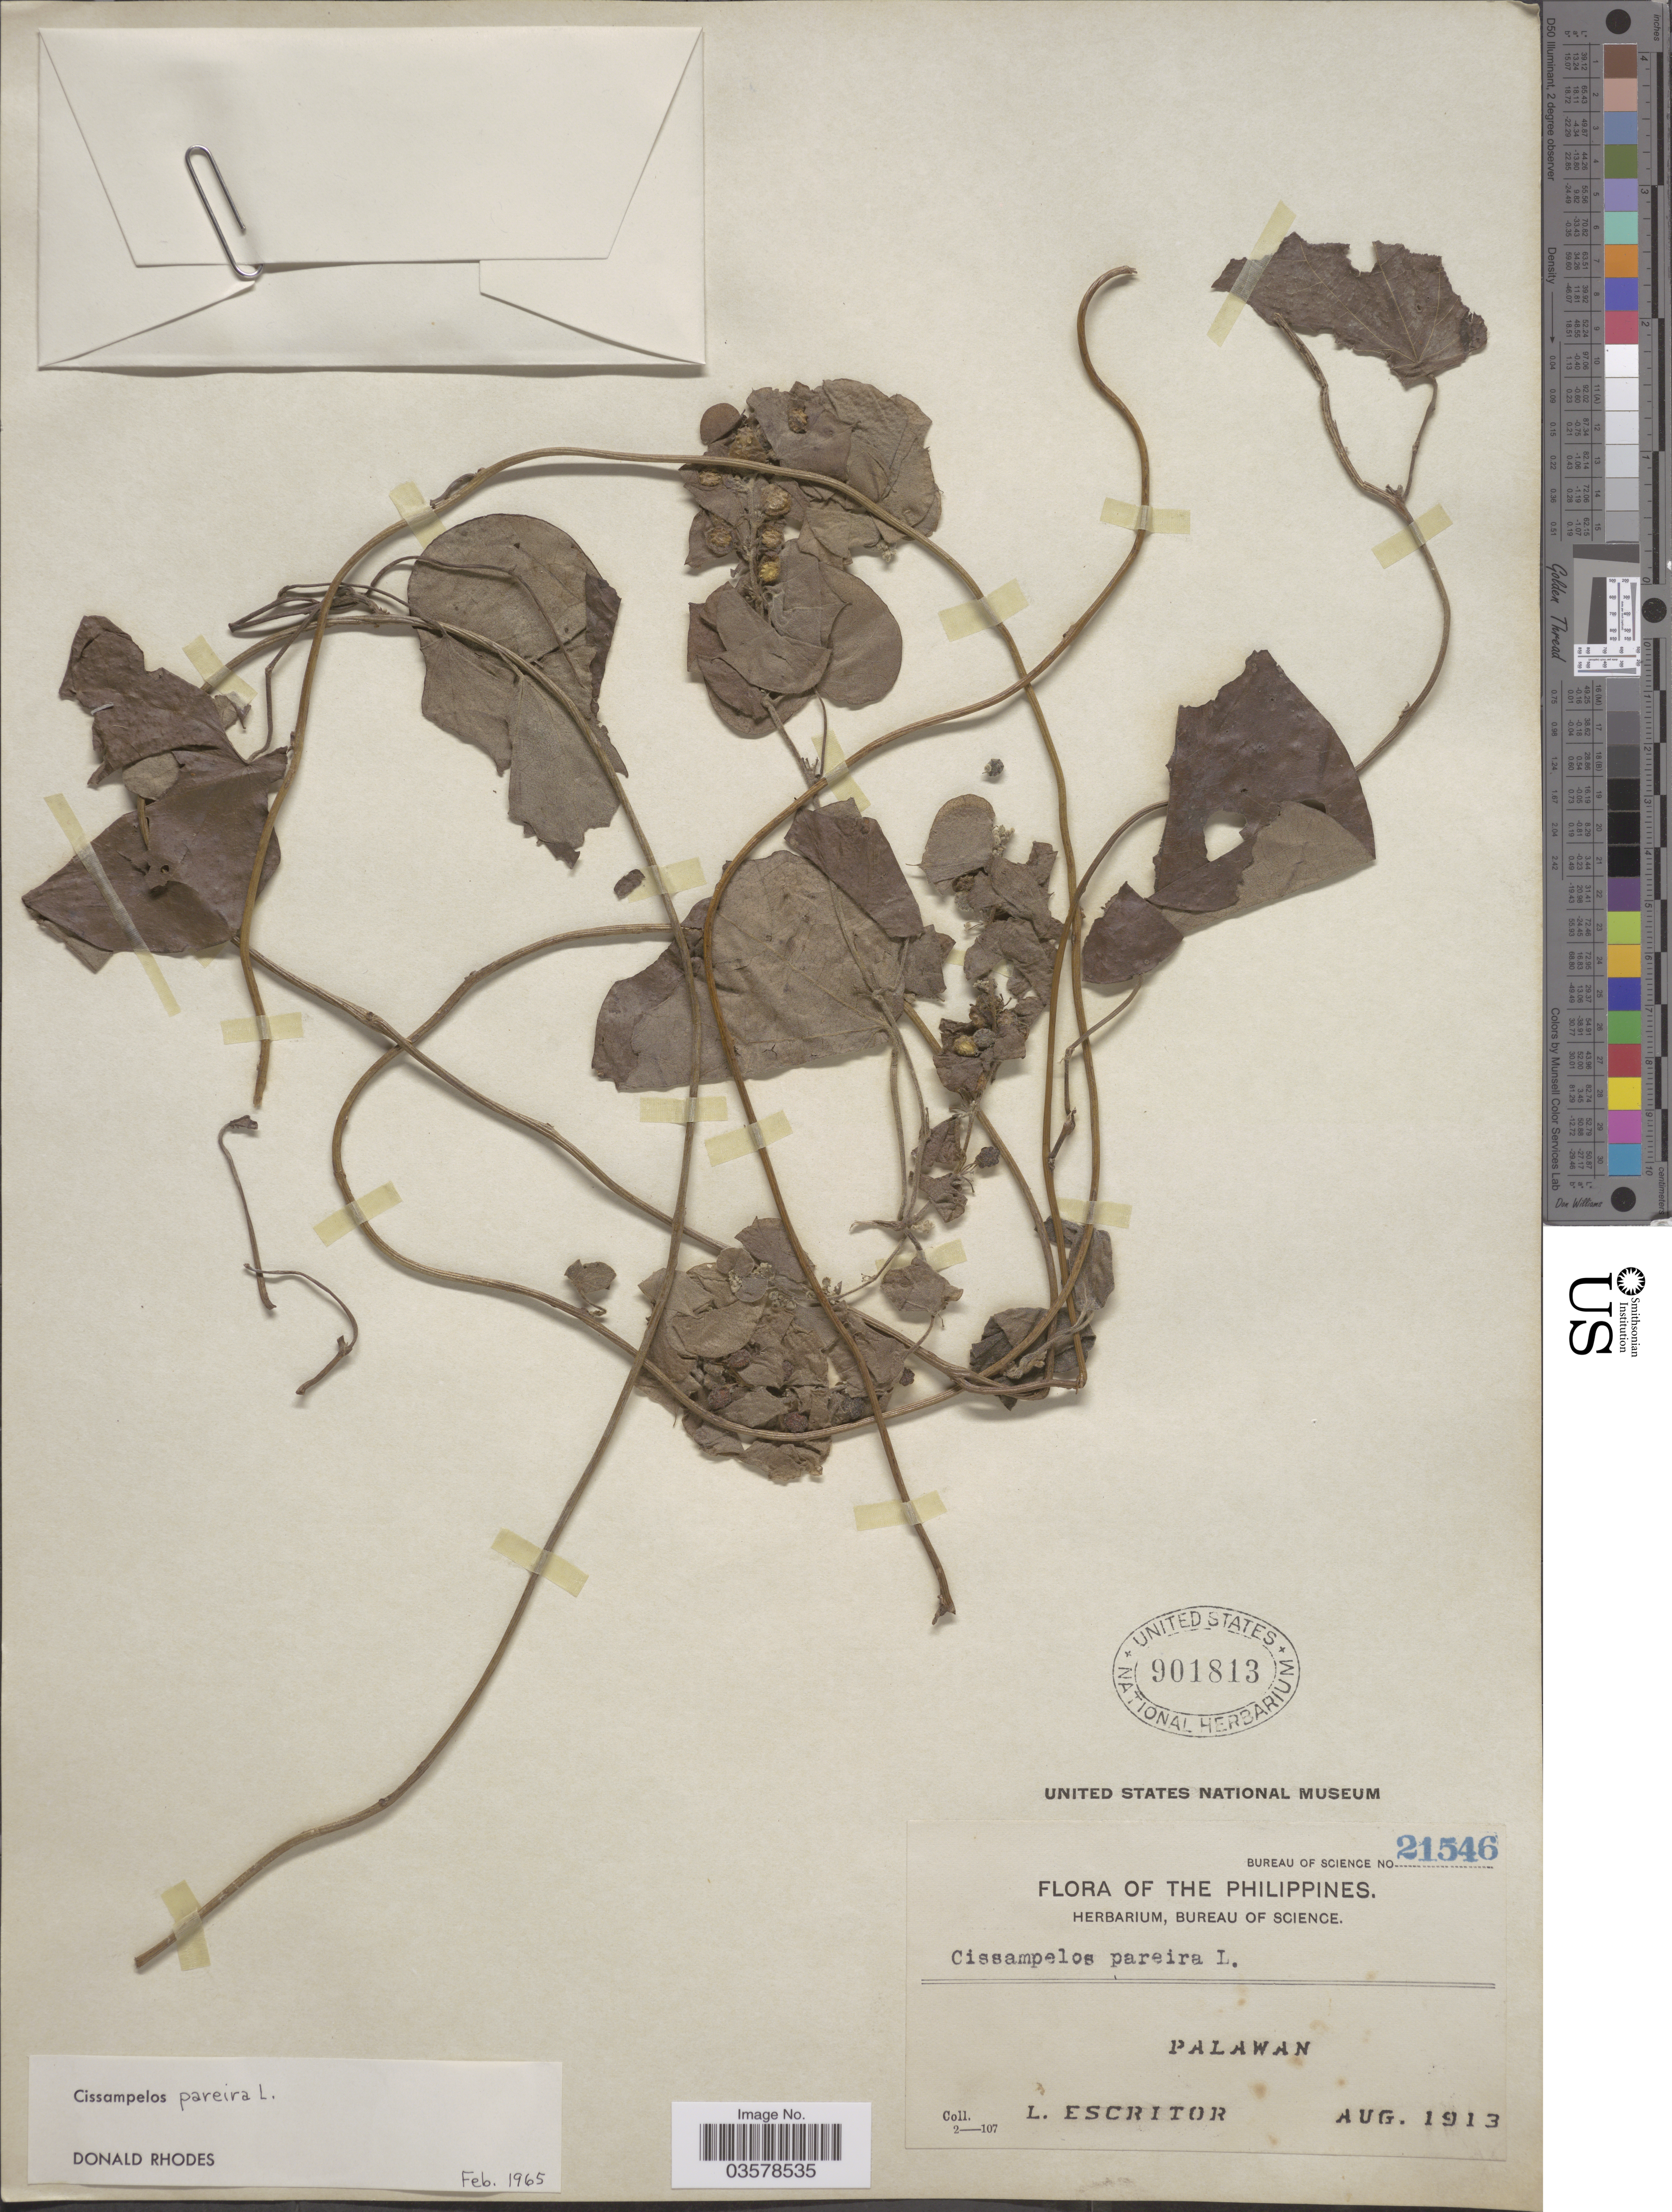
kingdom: Plantae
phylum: Tracheophyta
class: Magnoliopsida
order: Ranunculales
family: Menispermaceae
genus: Cissampelos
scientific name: Cissampelos pareira var. hirsuta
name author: (Buch.-Ham. ex DC.) Forman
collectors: L. Escritor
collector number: Bureau of Science 21546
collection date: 1913-08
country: Philippines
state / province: Mimaropa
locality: Palawan.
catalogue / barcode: US 901813